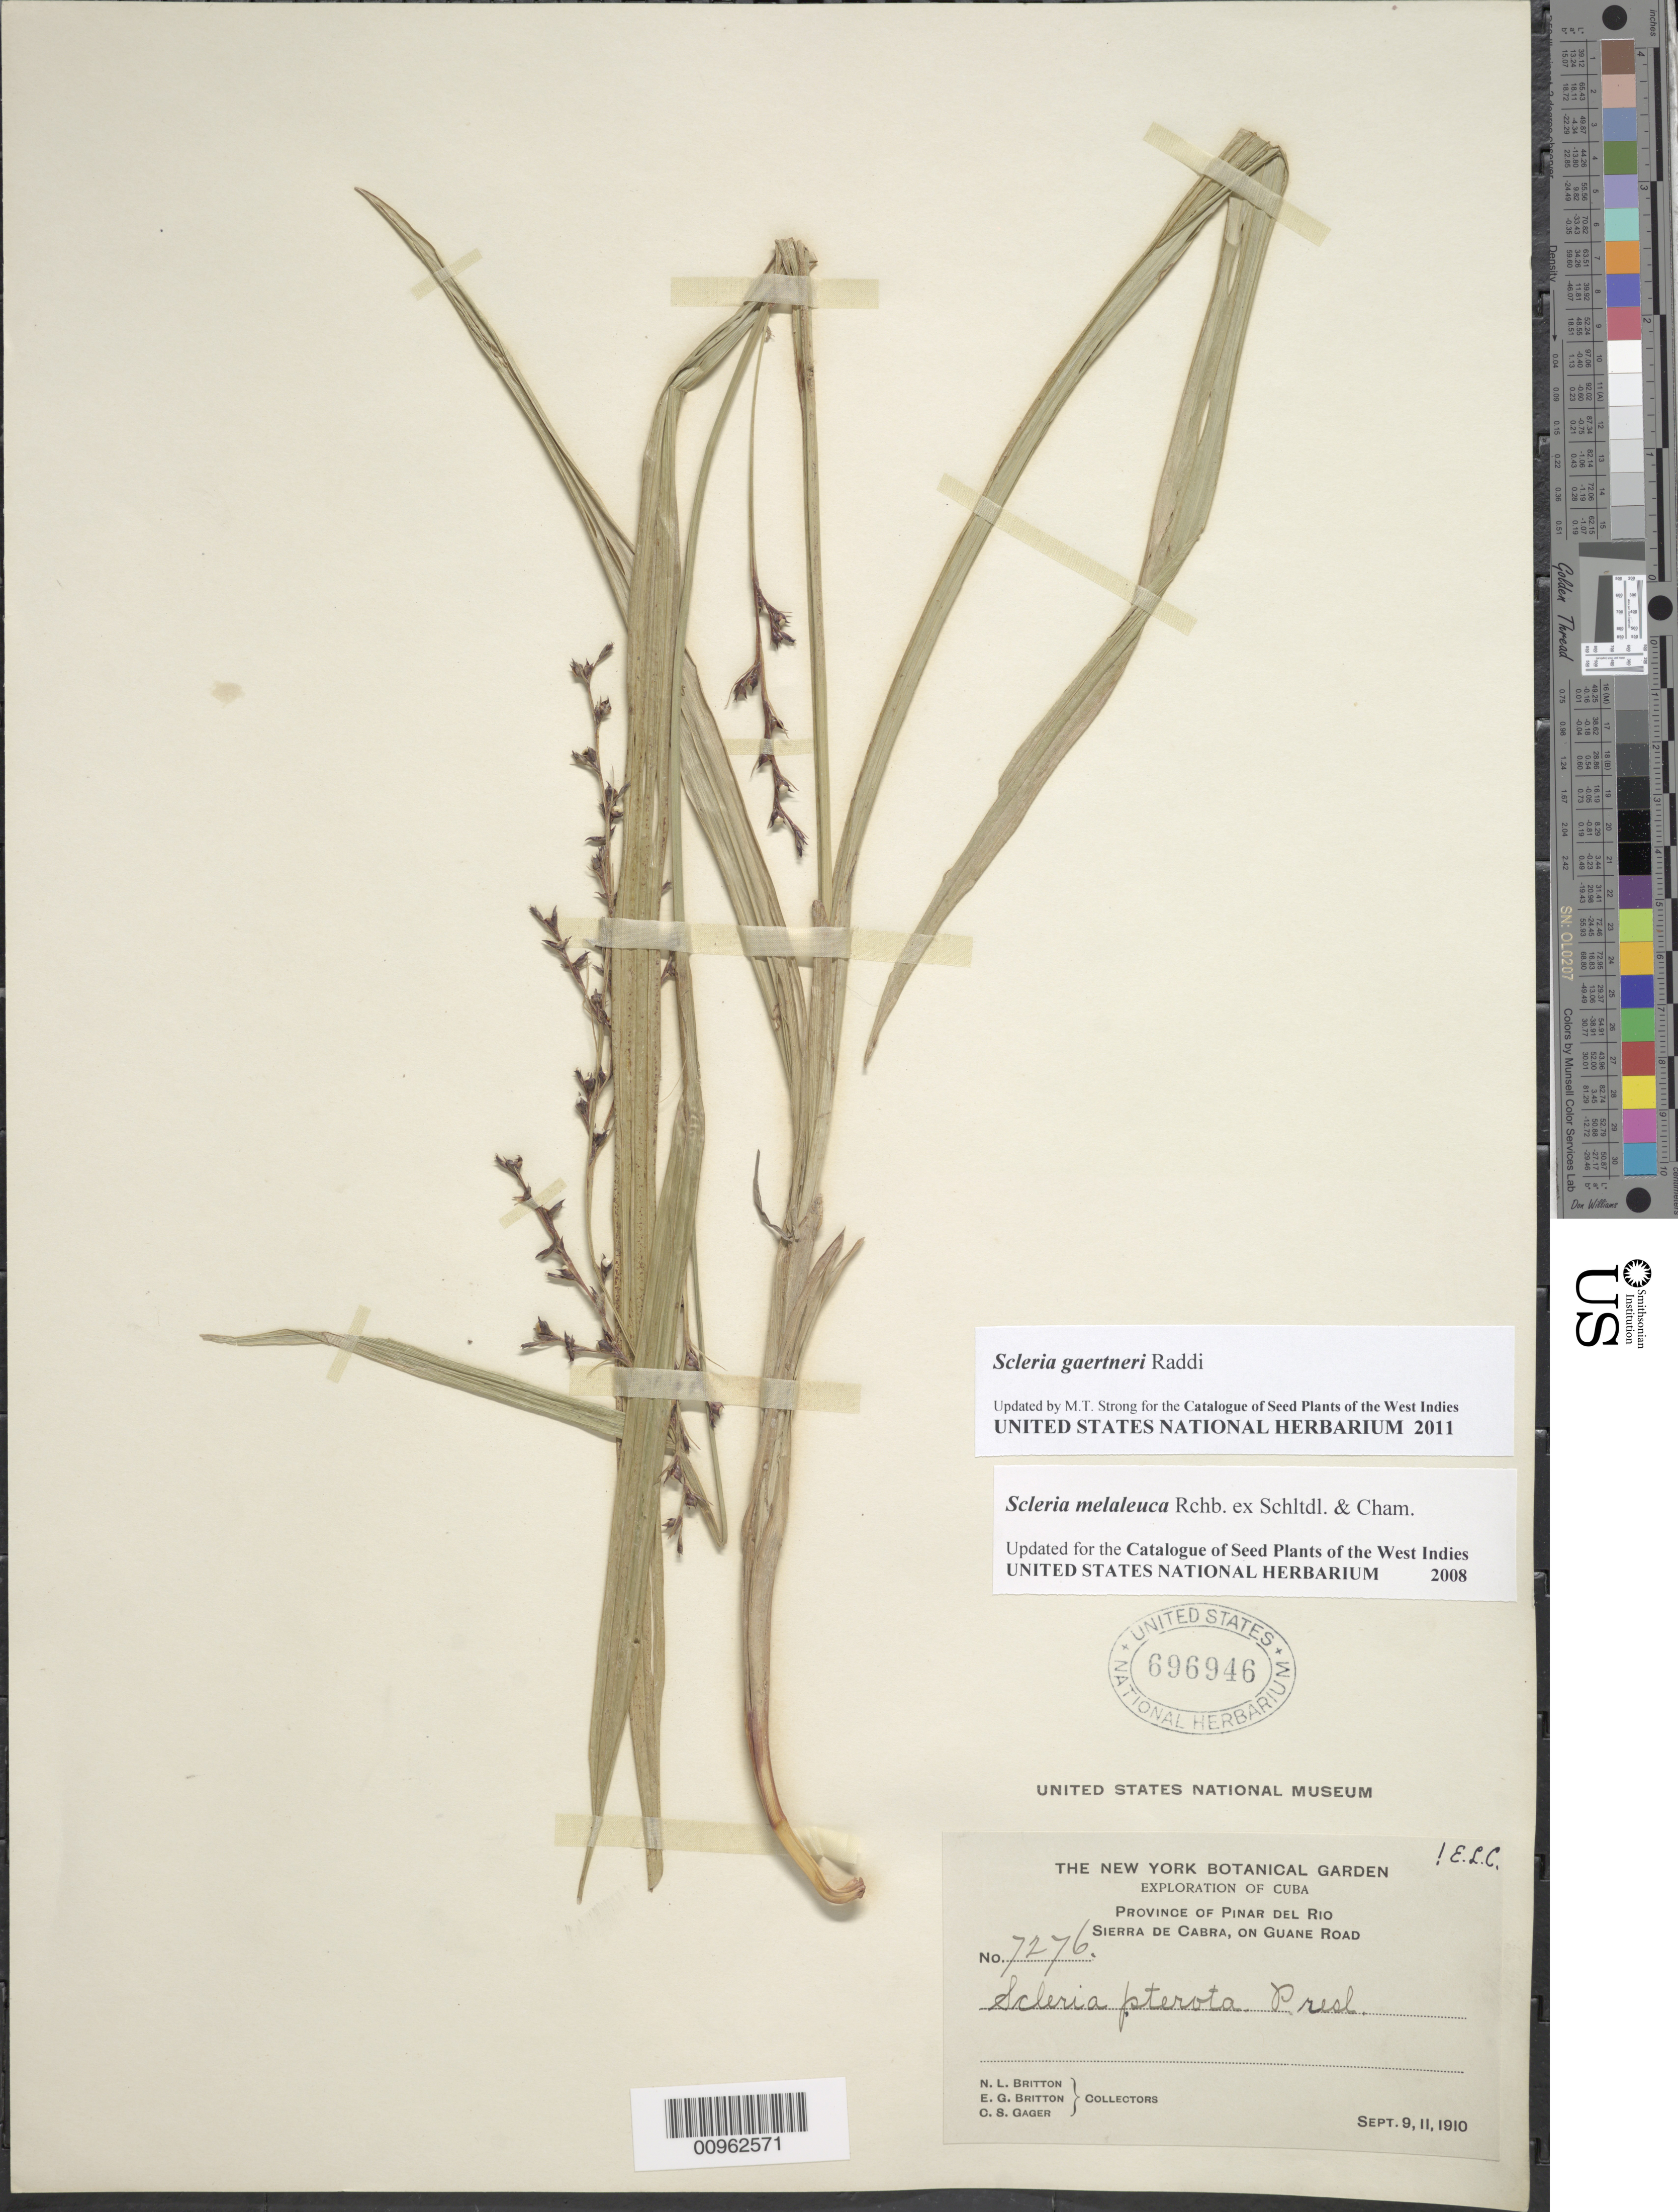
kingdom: Plantae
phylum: Tracheophyta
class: Liliopsida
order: Poales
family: Cyperaceae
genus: Scleria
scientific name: Scleria gaertneri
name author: Raddi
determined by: Strong, M. T., (US), Smithsonian Institution - National Museum of Natural History (UNITED STATES)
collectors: N. Britton, E. G. Britton & C. Gager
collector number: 7276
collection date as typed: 09 Sep 1910 to 11 Sep 1910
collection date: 1910-09-09/1910-09-11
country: Cuba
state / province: Pinar del Rio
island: Cuba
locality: Sierra de Cabra, on Guane Road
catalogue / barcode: US 696946